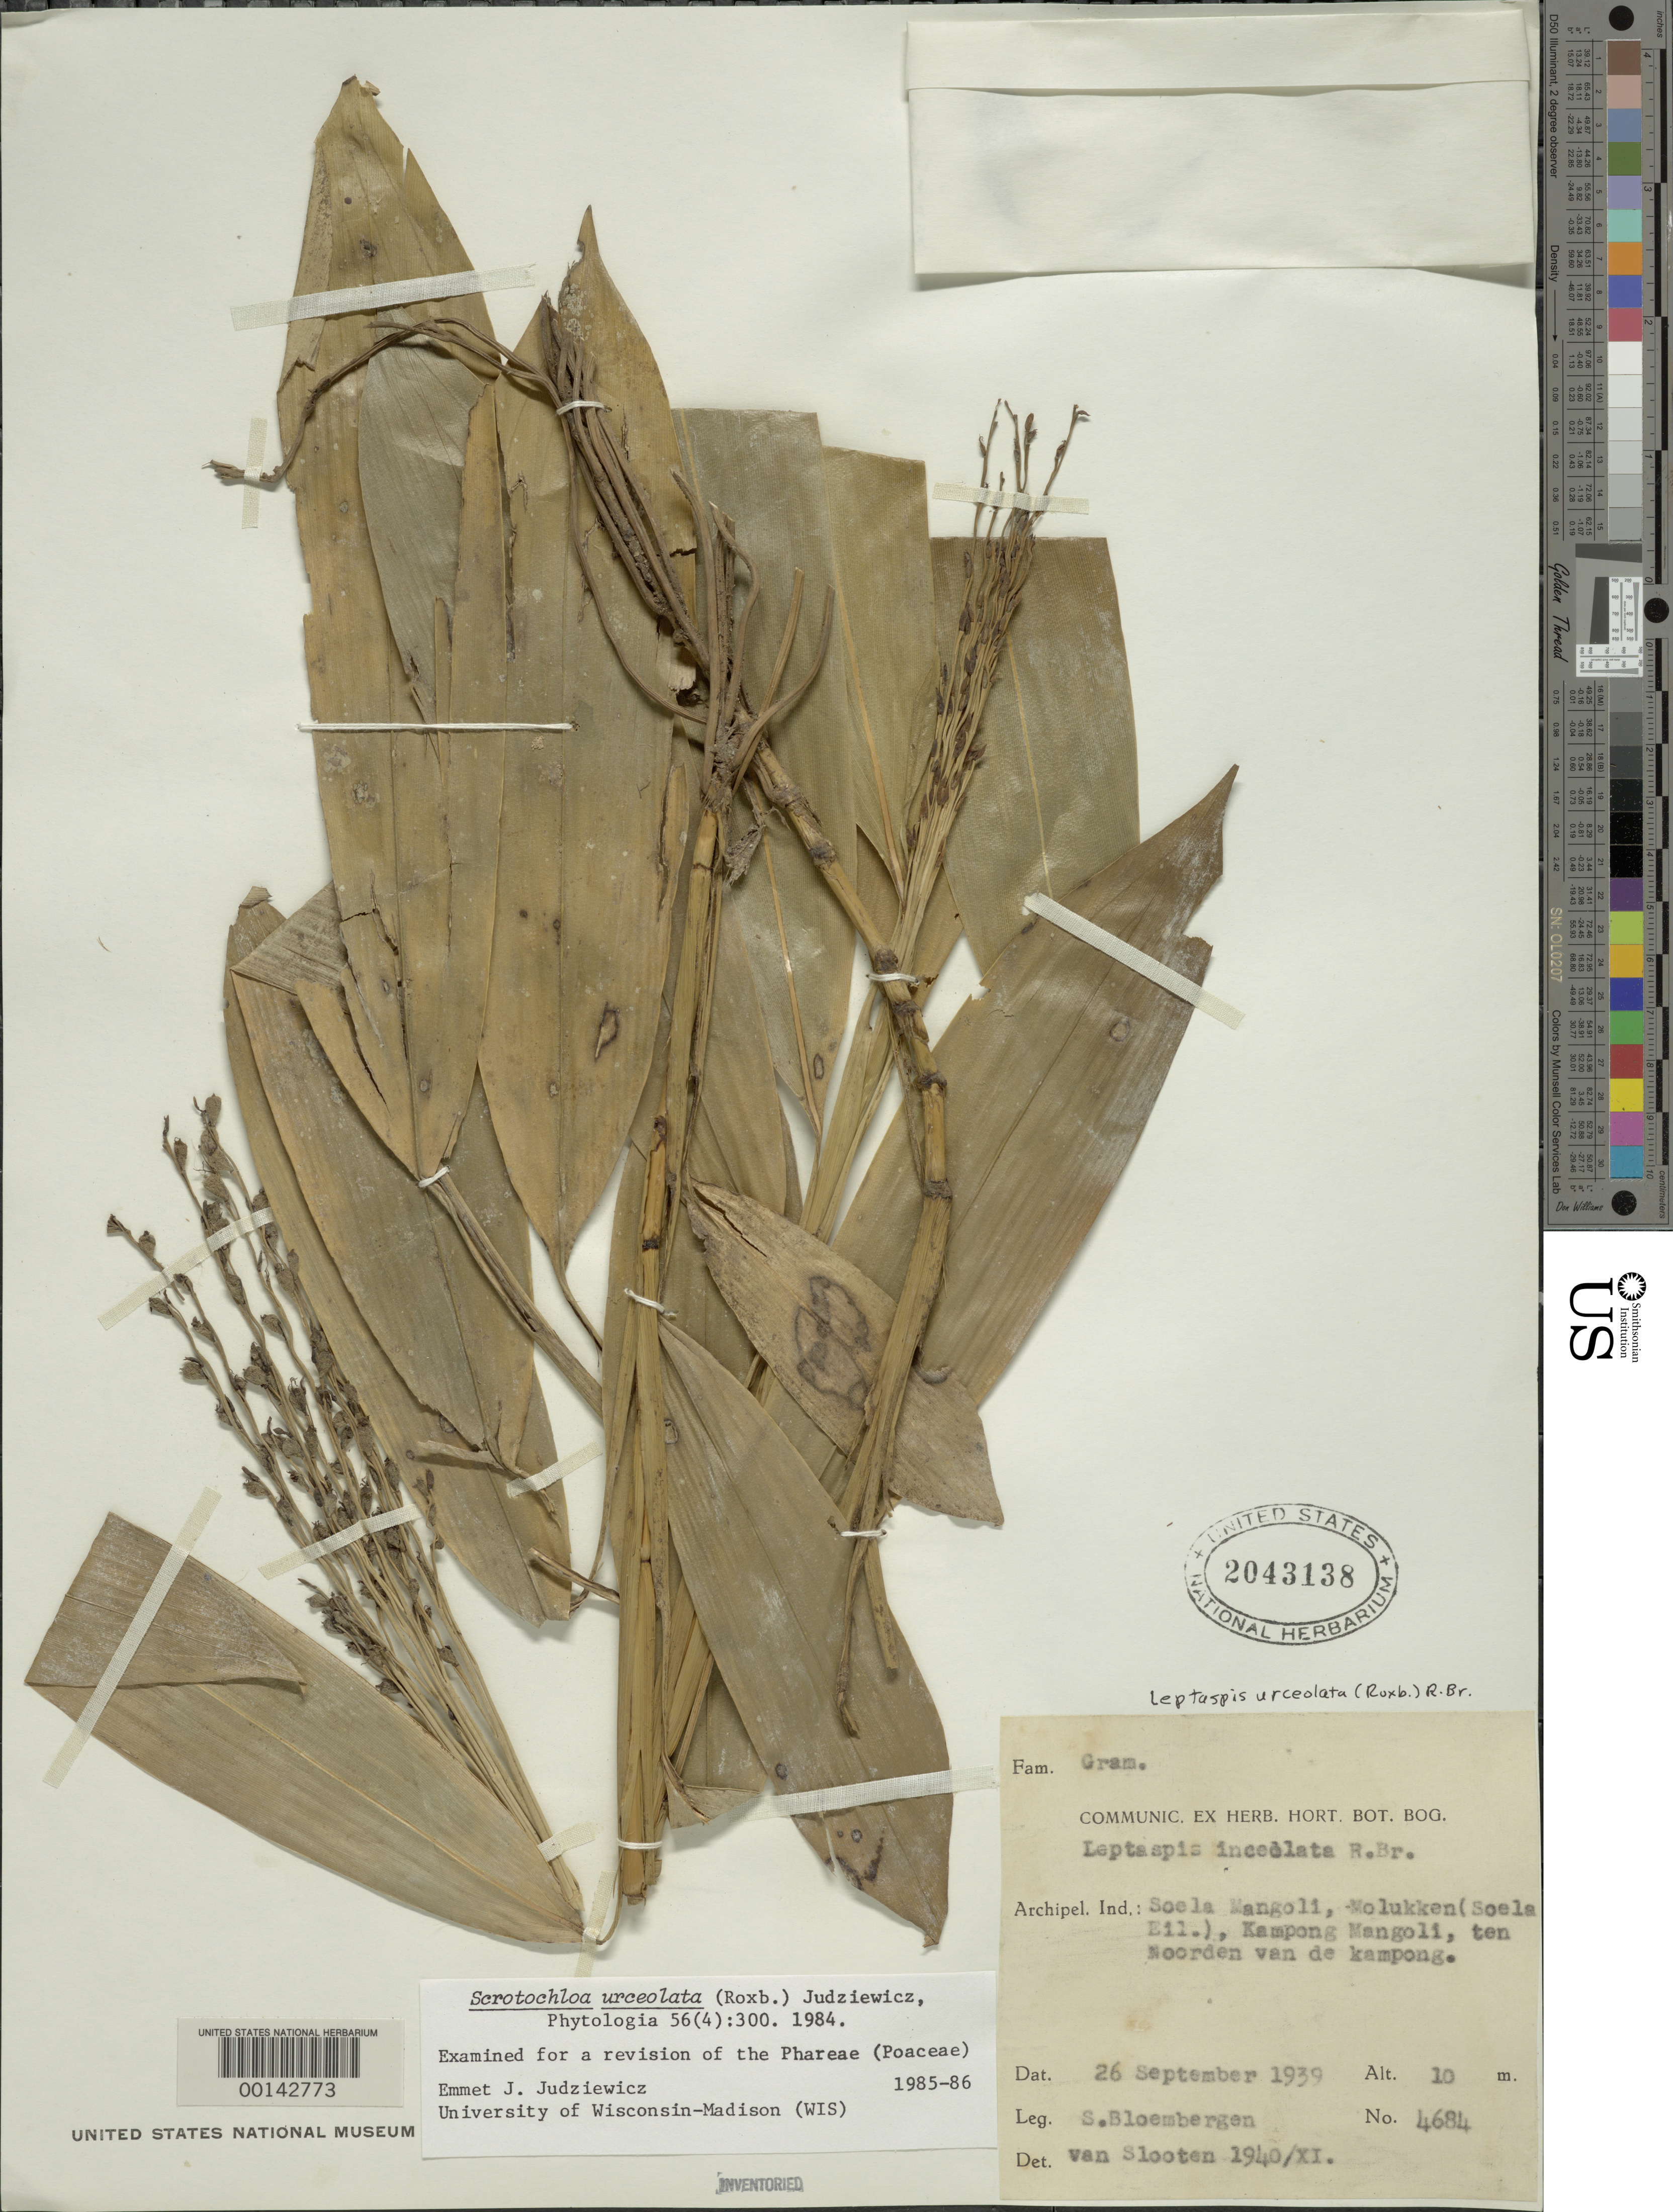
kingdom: Plantae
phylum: Tracheophyta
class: Liliopsida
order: Poales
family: Poaceae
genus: Scrotochloa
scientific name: Scrotochloa urceolata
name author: (Roxb.) Judz.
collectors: S. Bloembergen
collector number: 4684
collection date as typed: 26 Sep 1939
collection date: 1939-09-26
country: Indonesia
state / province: Maluku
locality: Soela eil. [Moluccas]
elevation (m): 10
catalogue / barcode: US 2043138